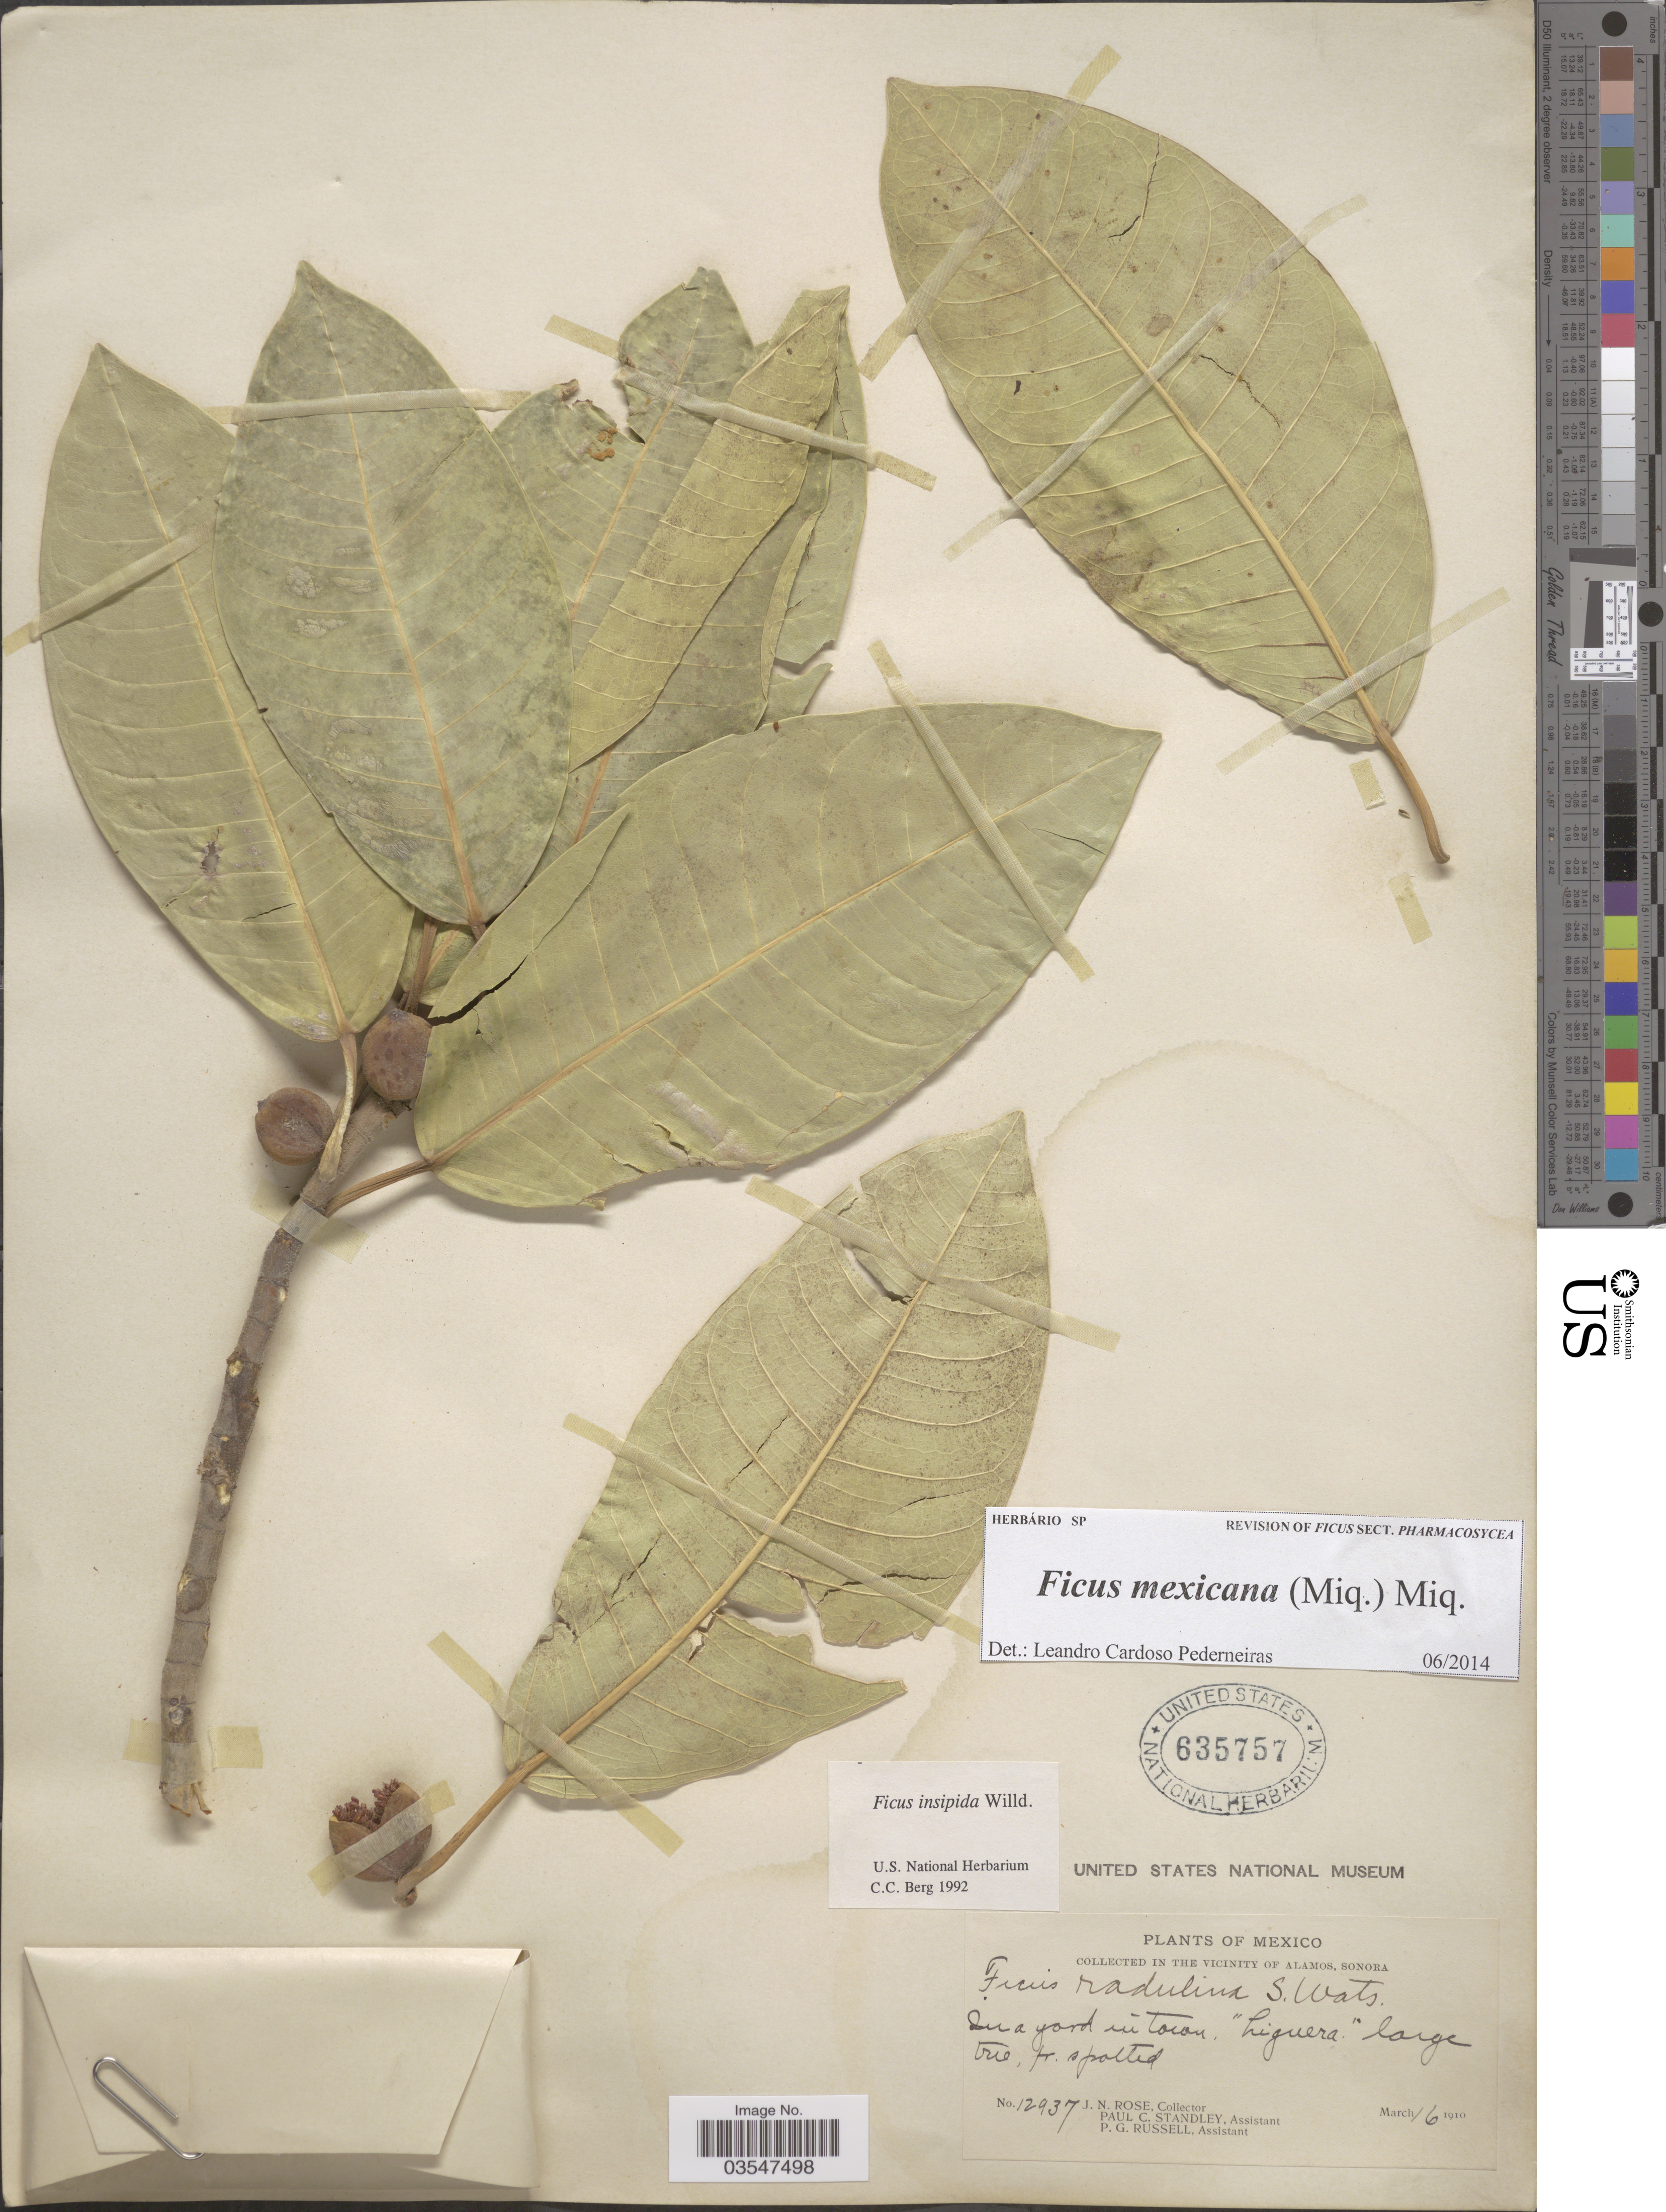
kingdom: Plantae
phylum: Tracheophyta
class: Magnoliopsida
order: Rosales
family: Moraceae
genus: Ficus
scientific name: Ficus mexicana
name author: (Miq.) Miq.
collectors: J. N. Rose, P. C. Standley & P. G. Russell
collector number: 12937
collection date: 1910-03-16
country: Mexico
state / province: Sonora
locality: In The Vicinity of Alamos. In a yard in town.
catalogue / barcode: US 635757